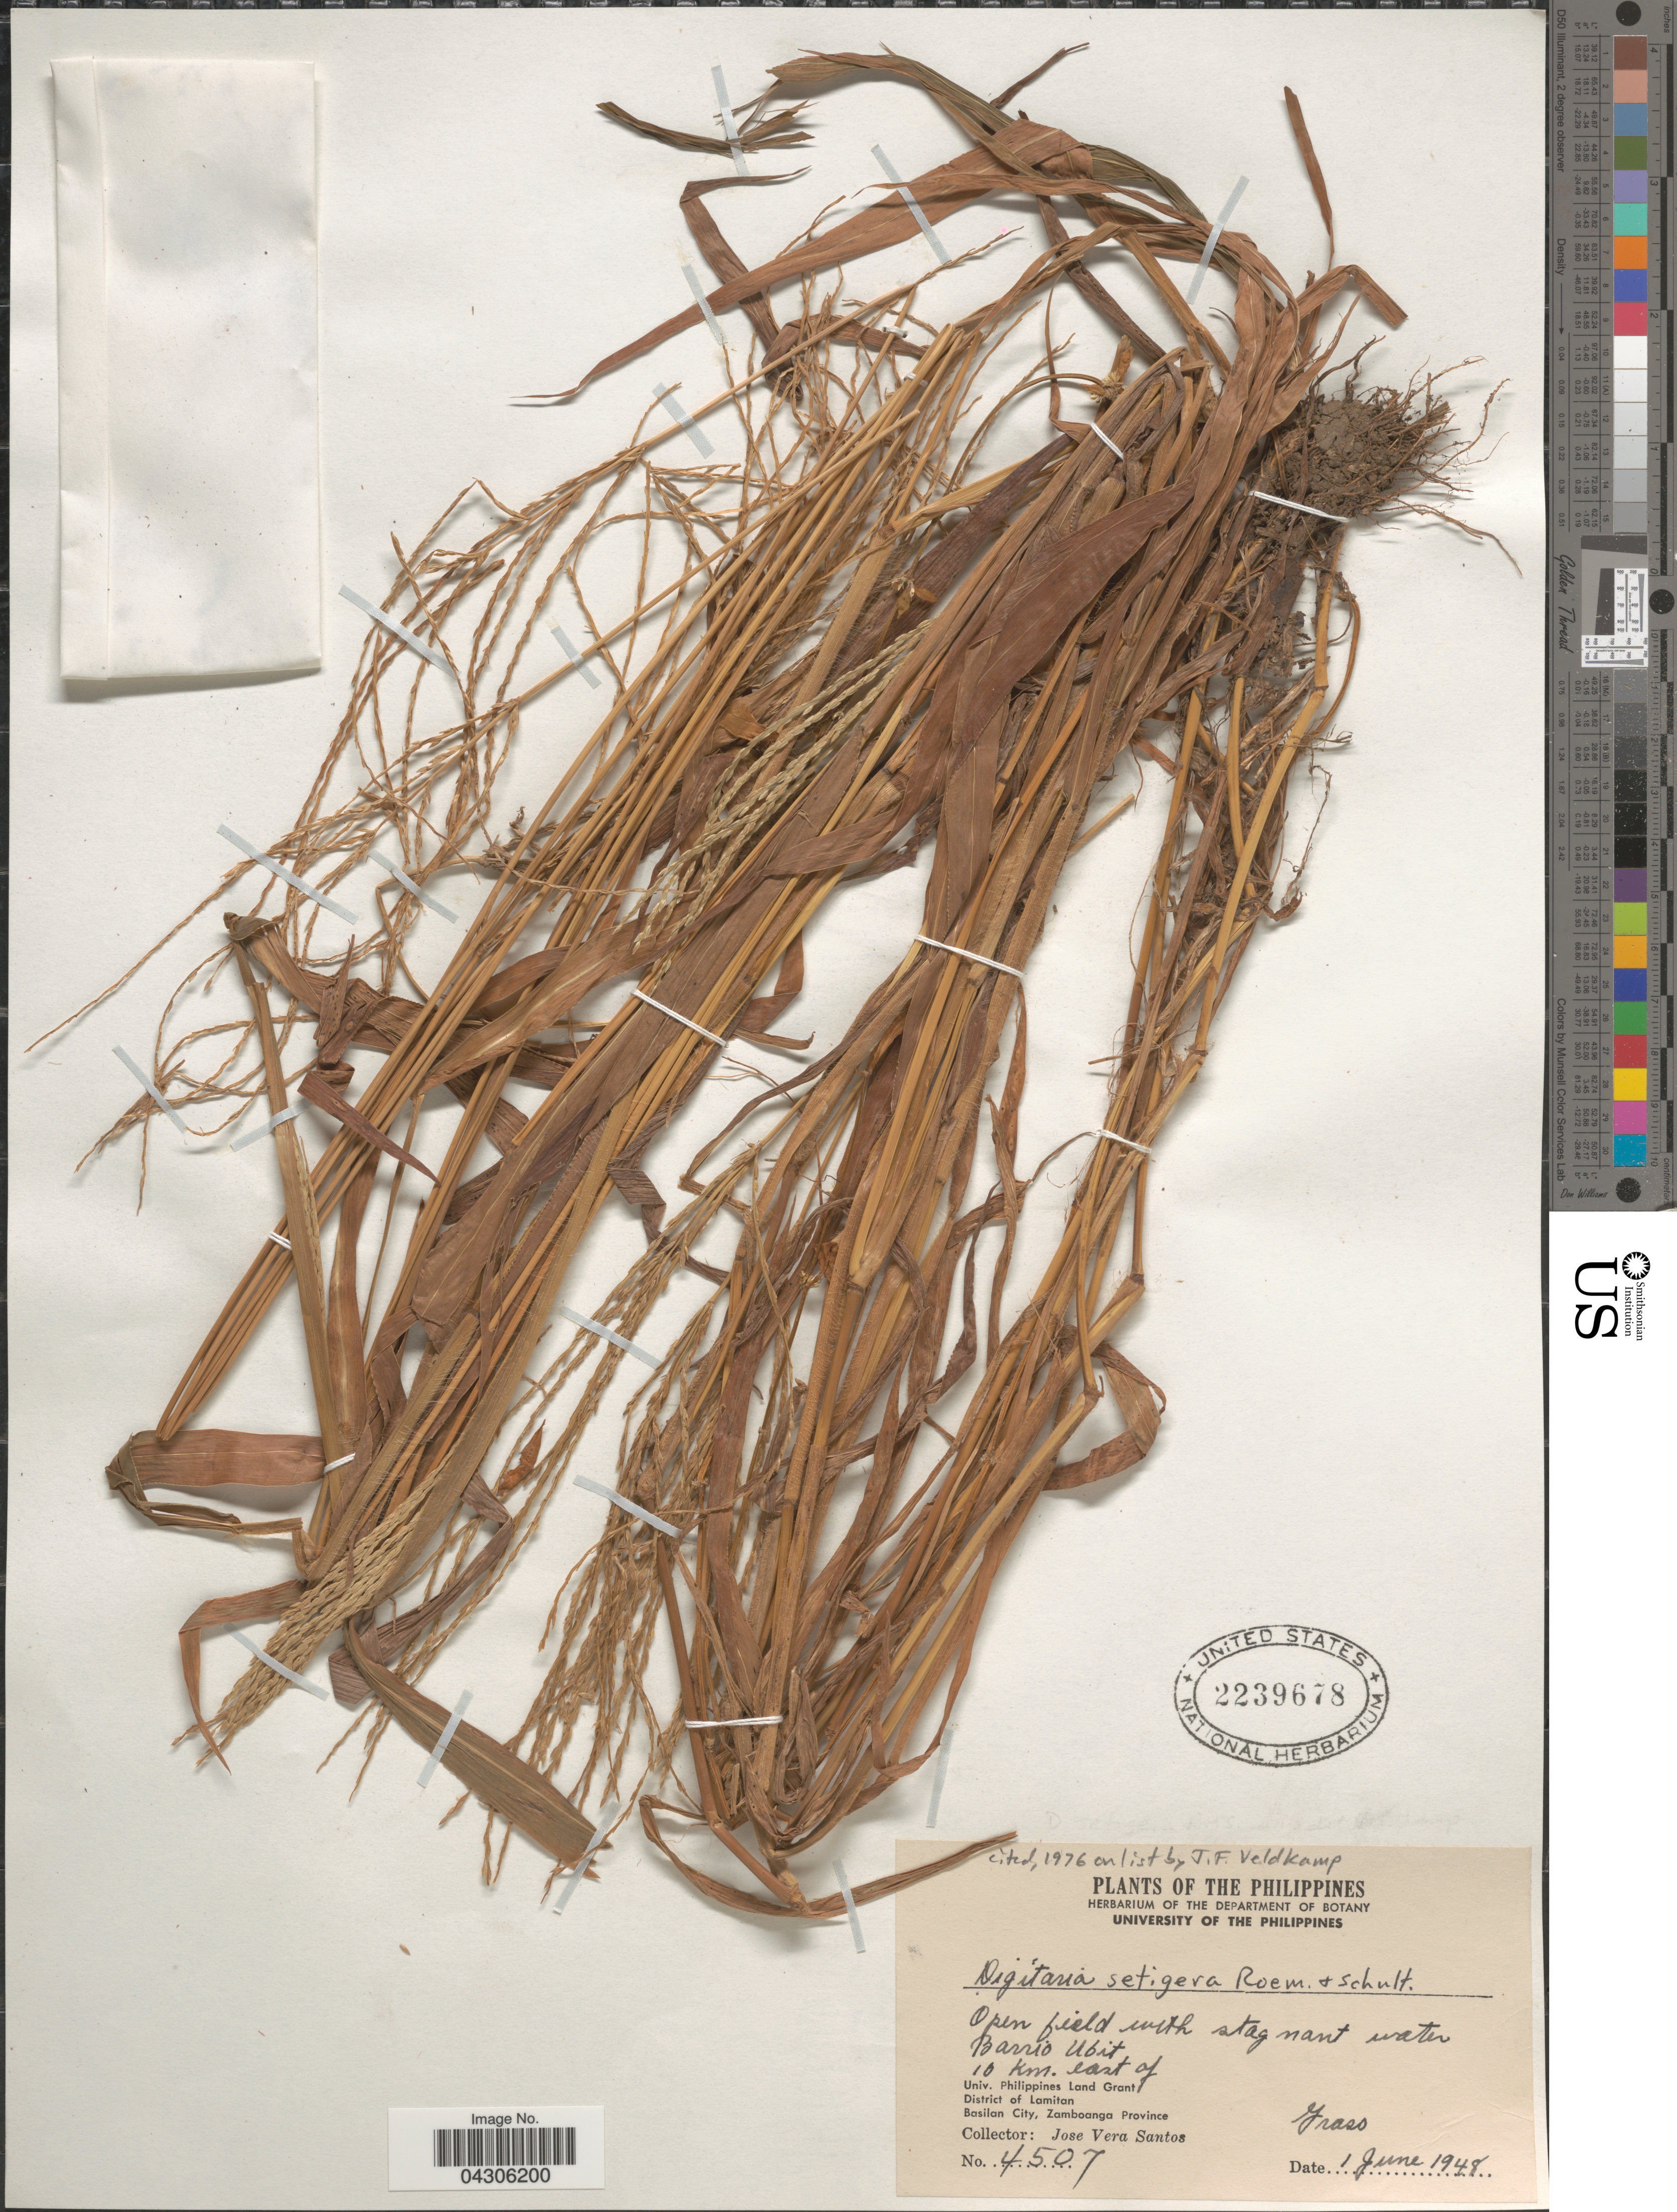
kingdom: Plantae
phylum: Tracheophyta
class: Liliopsida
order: Poales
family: Poaceae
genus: Digitaria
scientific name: Digitaria setigera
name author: Roth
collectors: J. Vera Santos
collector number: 4507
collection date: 1948-06-01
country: Philippines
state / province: Zamboanga Peninsula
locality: Barrio Ubit. 10 km. east of. Univ. Philippines Land Grant. District of Lamitan. Basilan City, Zamboanga Province.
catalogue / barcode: US 2239678